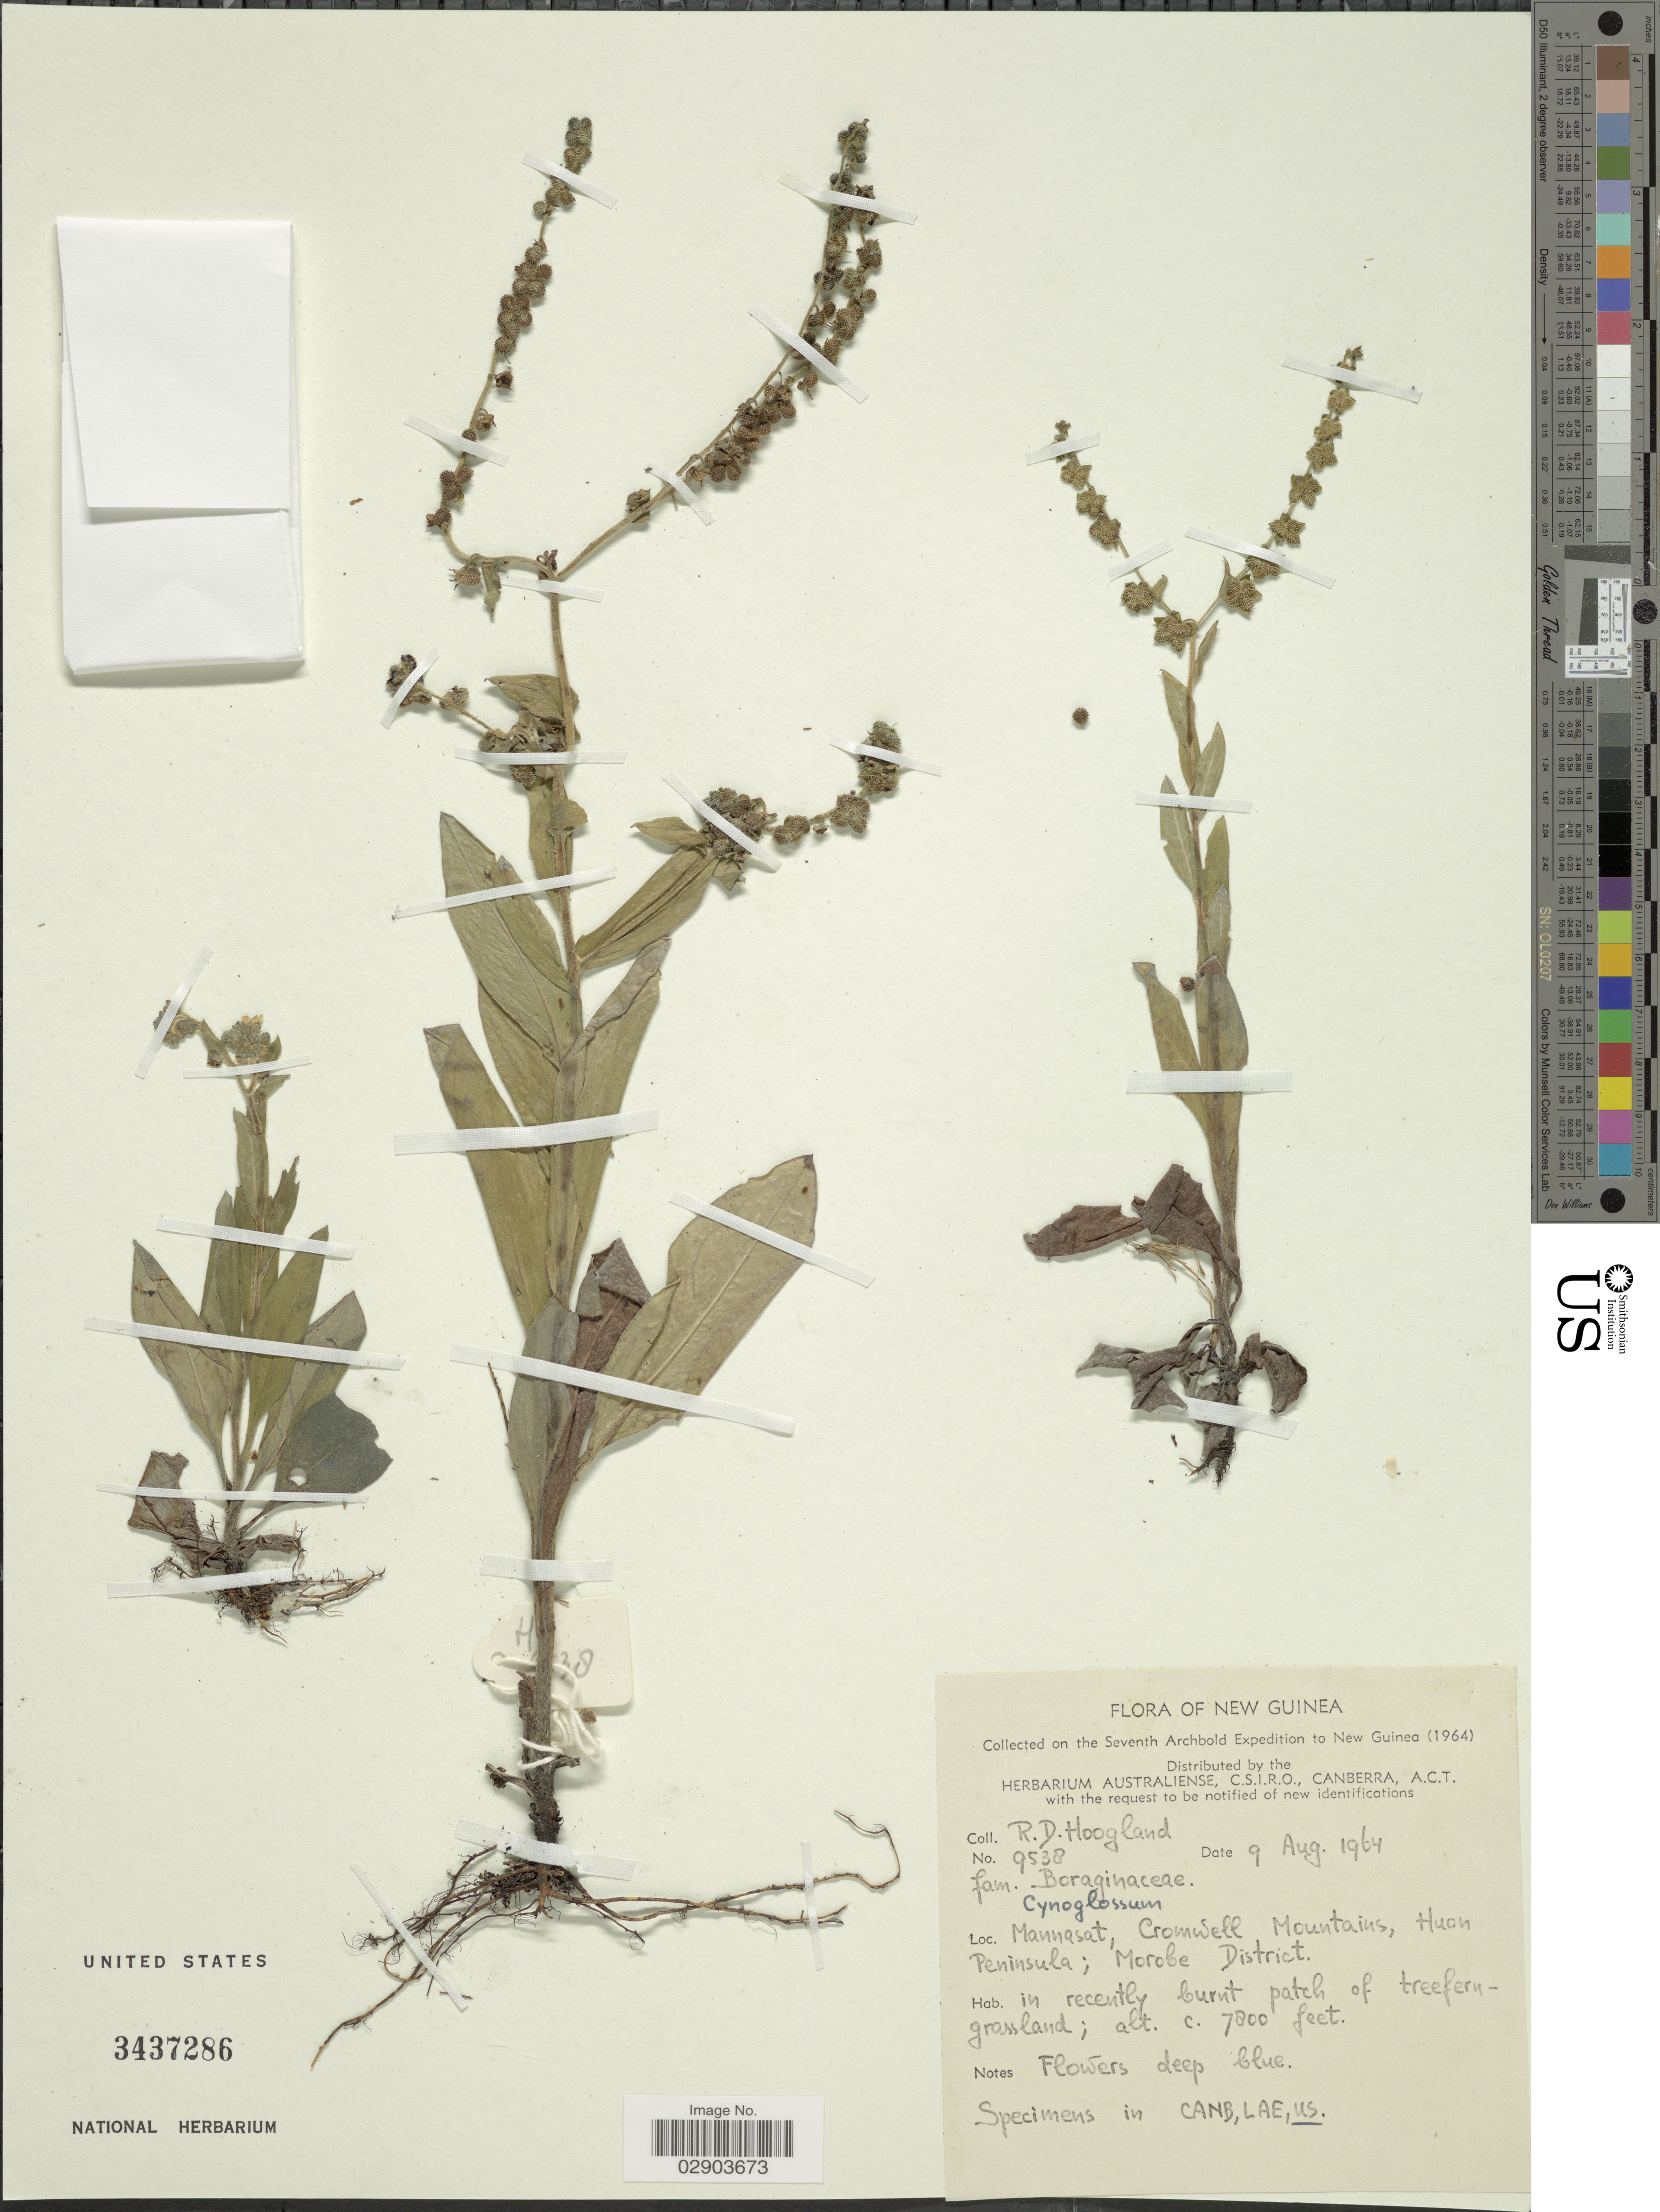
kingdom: Plantae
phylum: Tracheophyta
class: Magnoliopsida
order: Boraginales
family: Boraginaceae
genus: Cynoglossum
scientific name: Cynoglossum sp.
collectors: R. D. Hoogland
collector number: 9538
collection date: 1964-08-08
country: Papua New Guinea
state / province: Morobe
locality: Mannasat, Cromwell Mountains, Huan Peninsula; Morobe District.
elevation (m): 2377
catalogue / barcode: US 3437286